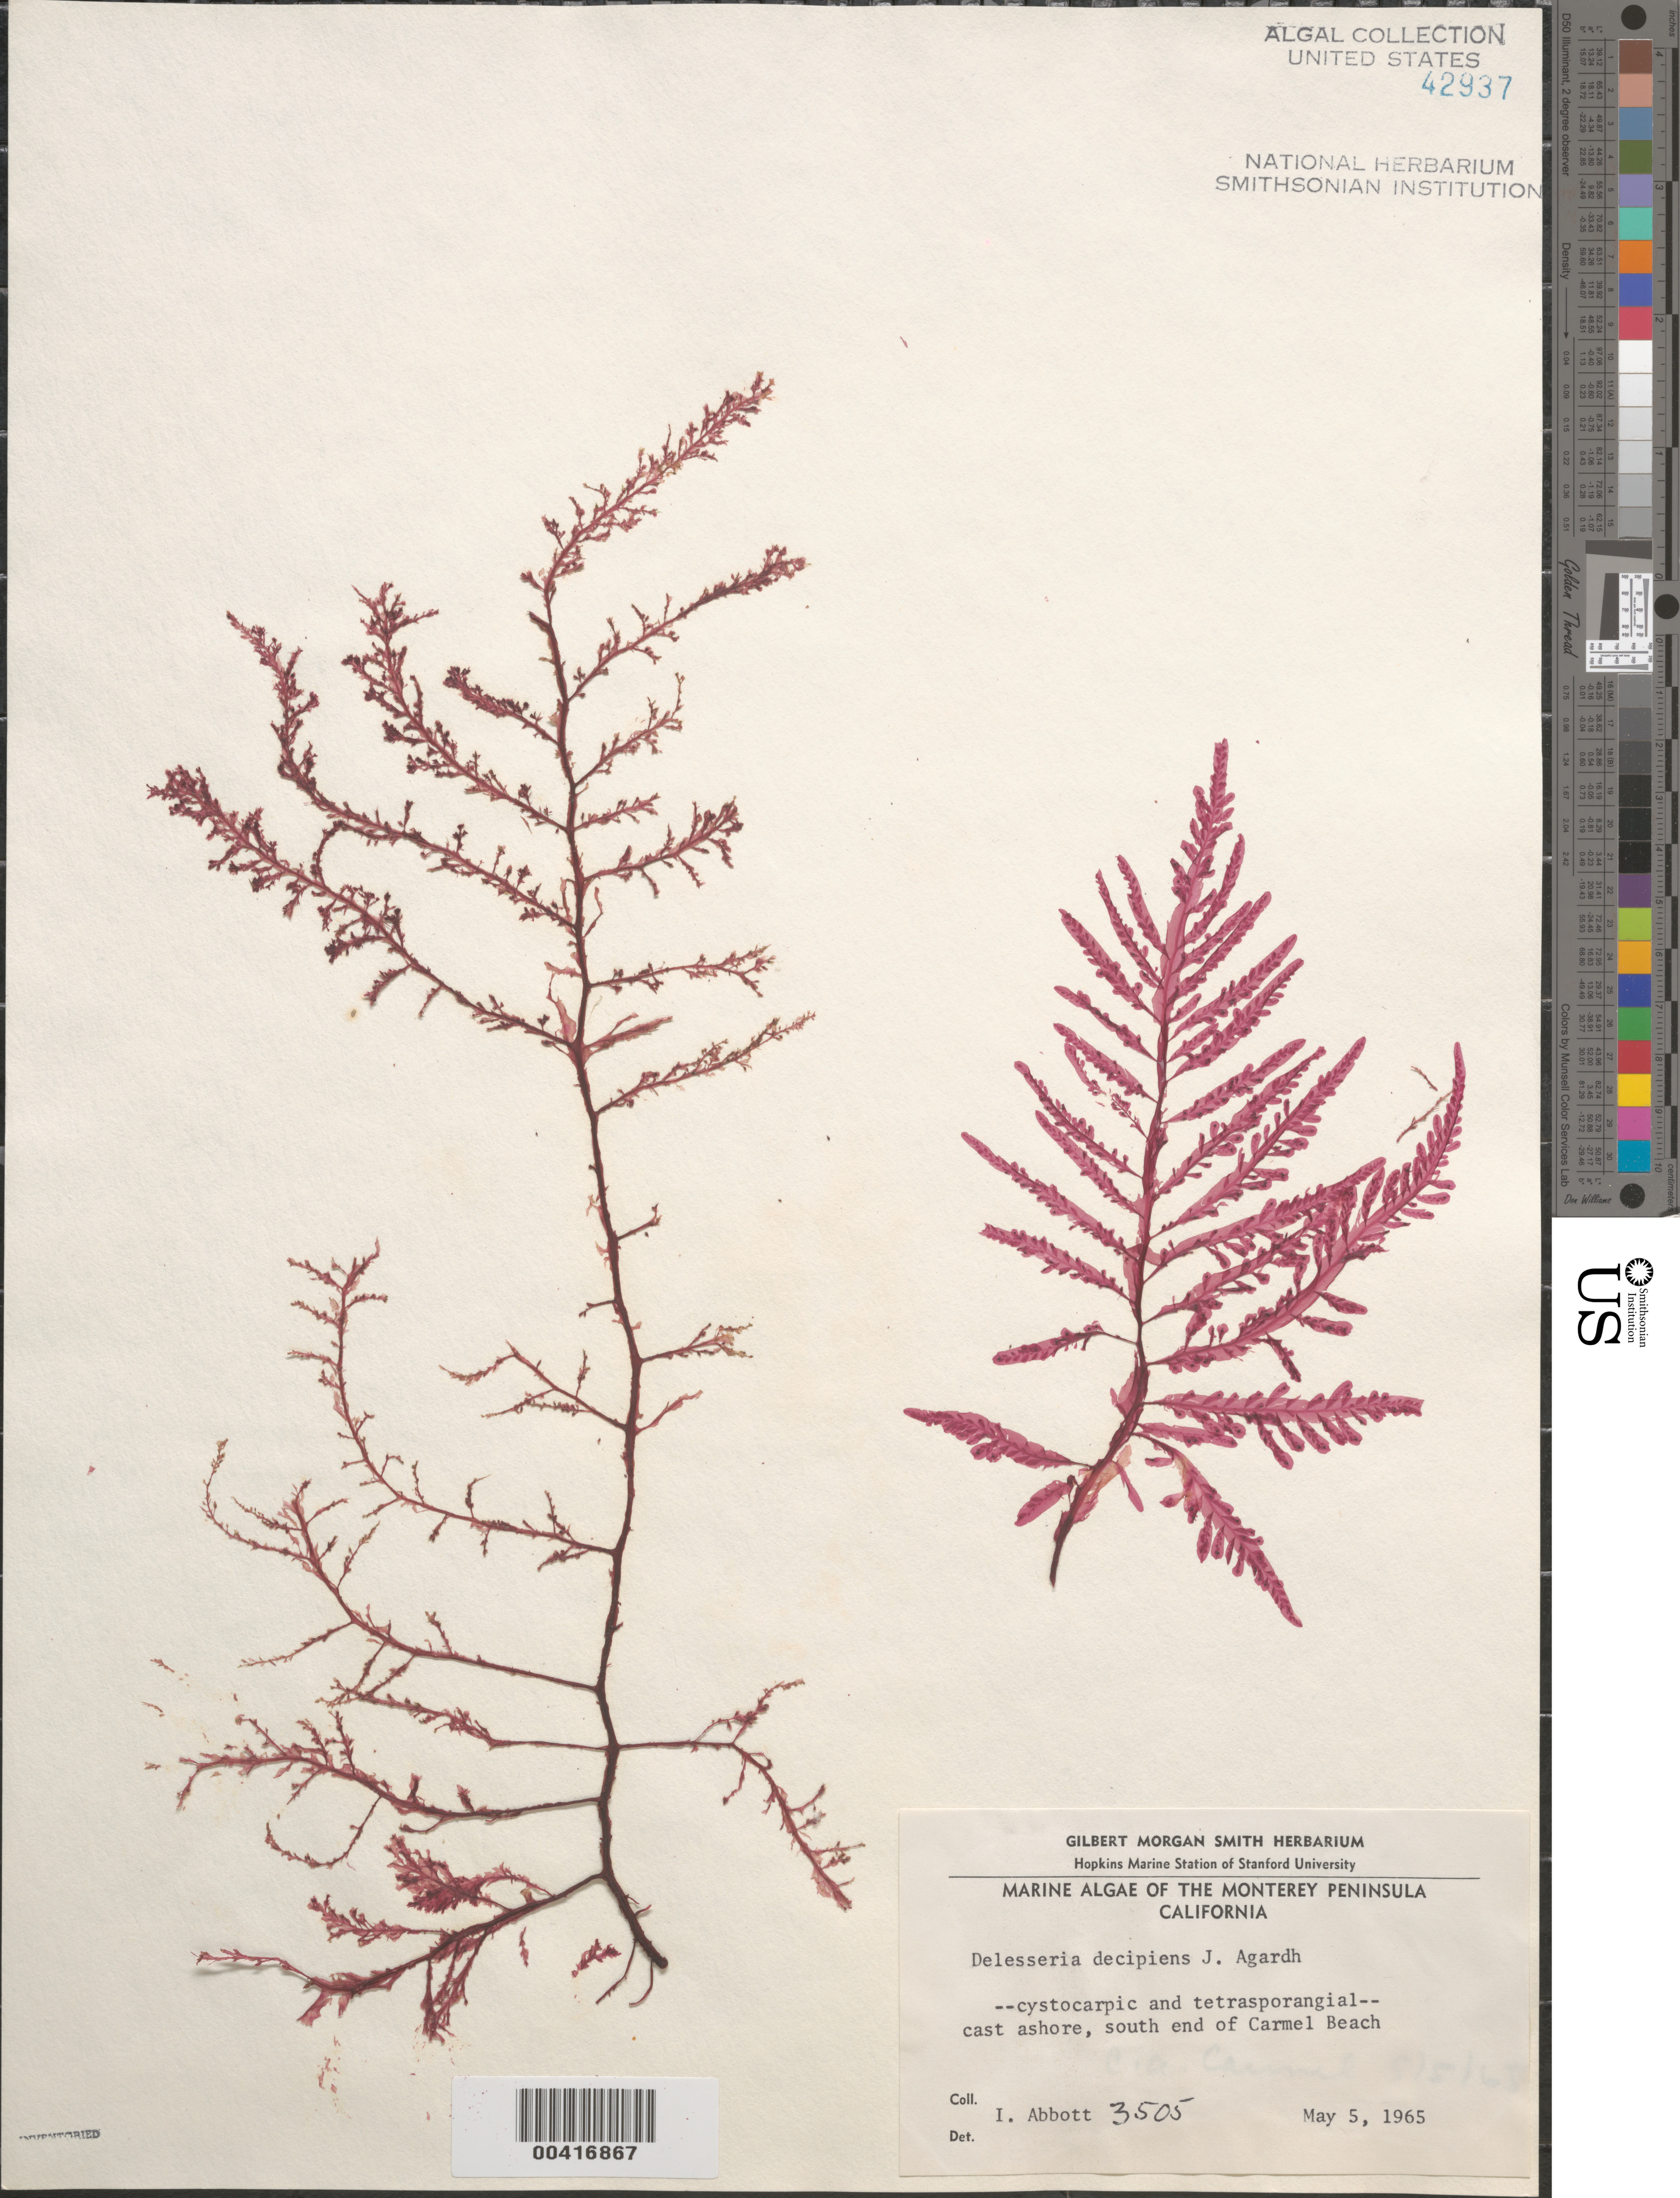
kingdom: Plantae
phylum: Rhodophyta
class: Florideophyceae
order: Ceramiales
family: Delesseriaceae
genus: Delesseria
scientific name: Delesseria decipiens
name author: J. Agardh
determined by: Abbott, Isabella A.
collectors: I. A. Abbott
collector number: IAA 3505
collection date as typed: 05 May 1965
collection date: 1965-05-05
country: United States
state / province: California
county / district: Monterey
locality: Carmel Beach, south end, Monterey Peninsula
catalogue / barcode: US 42937